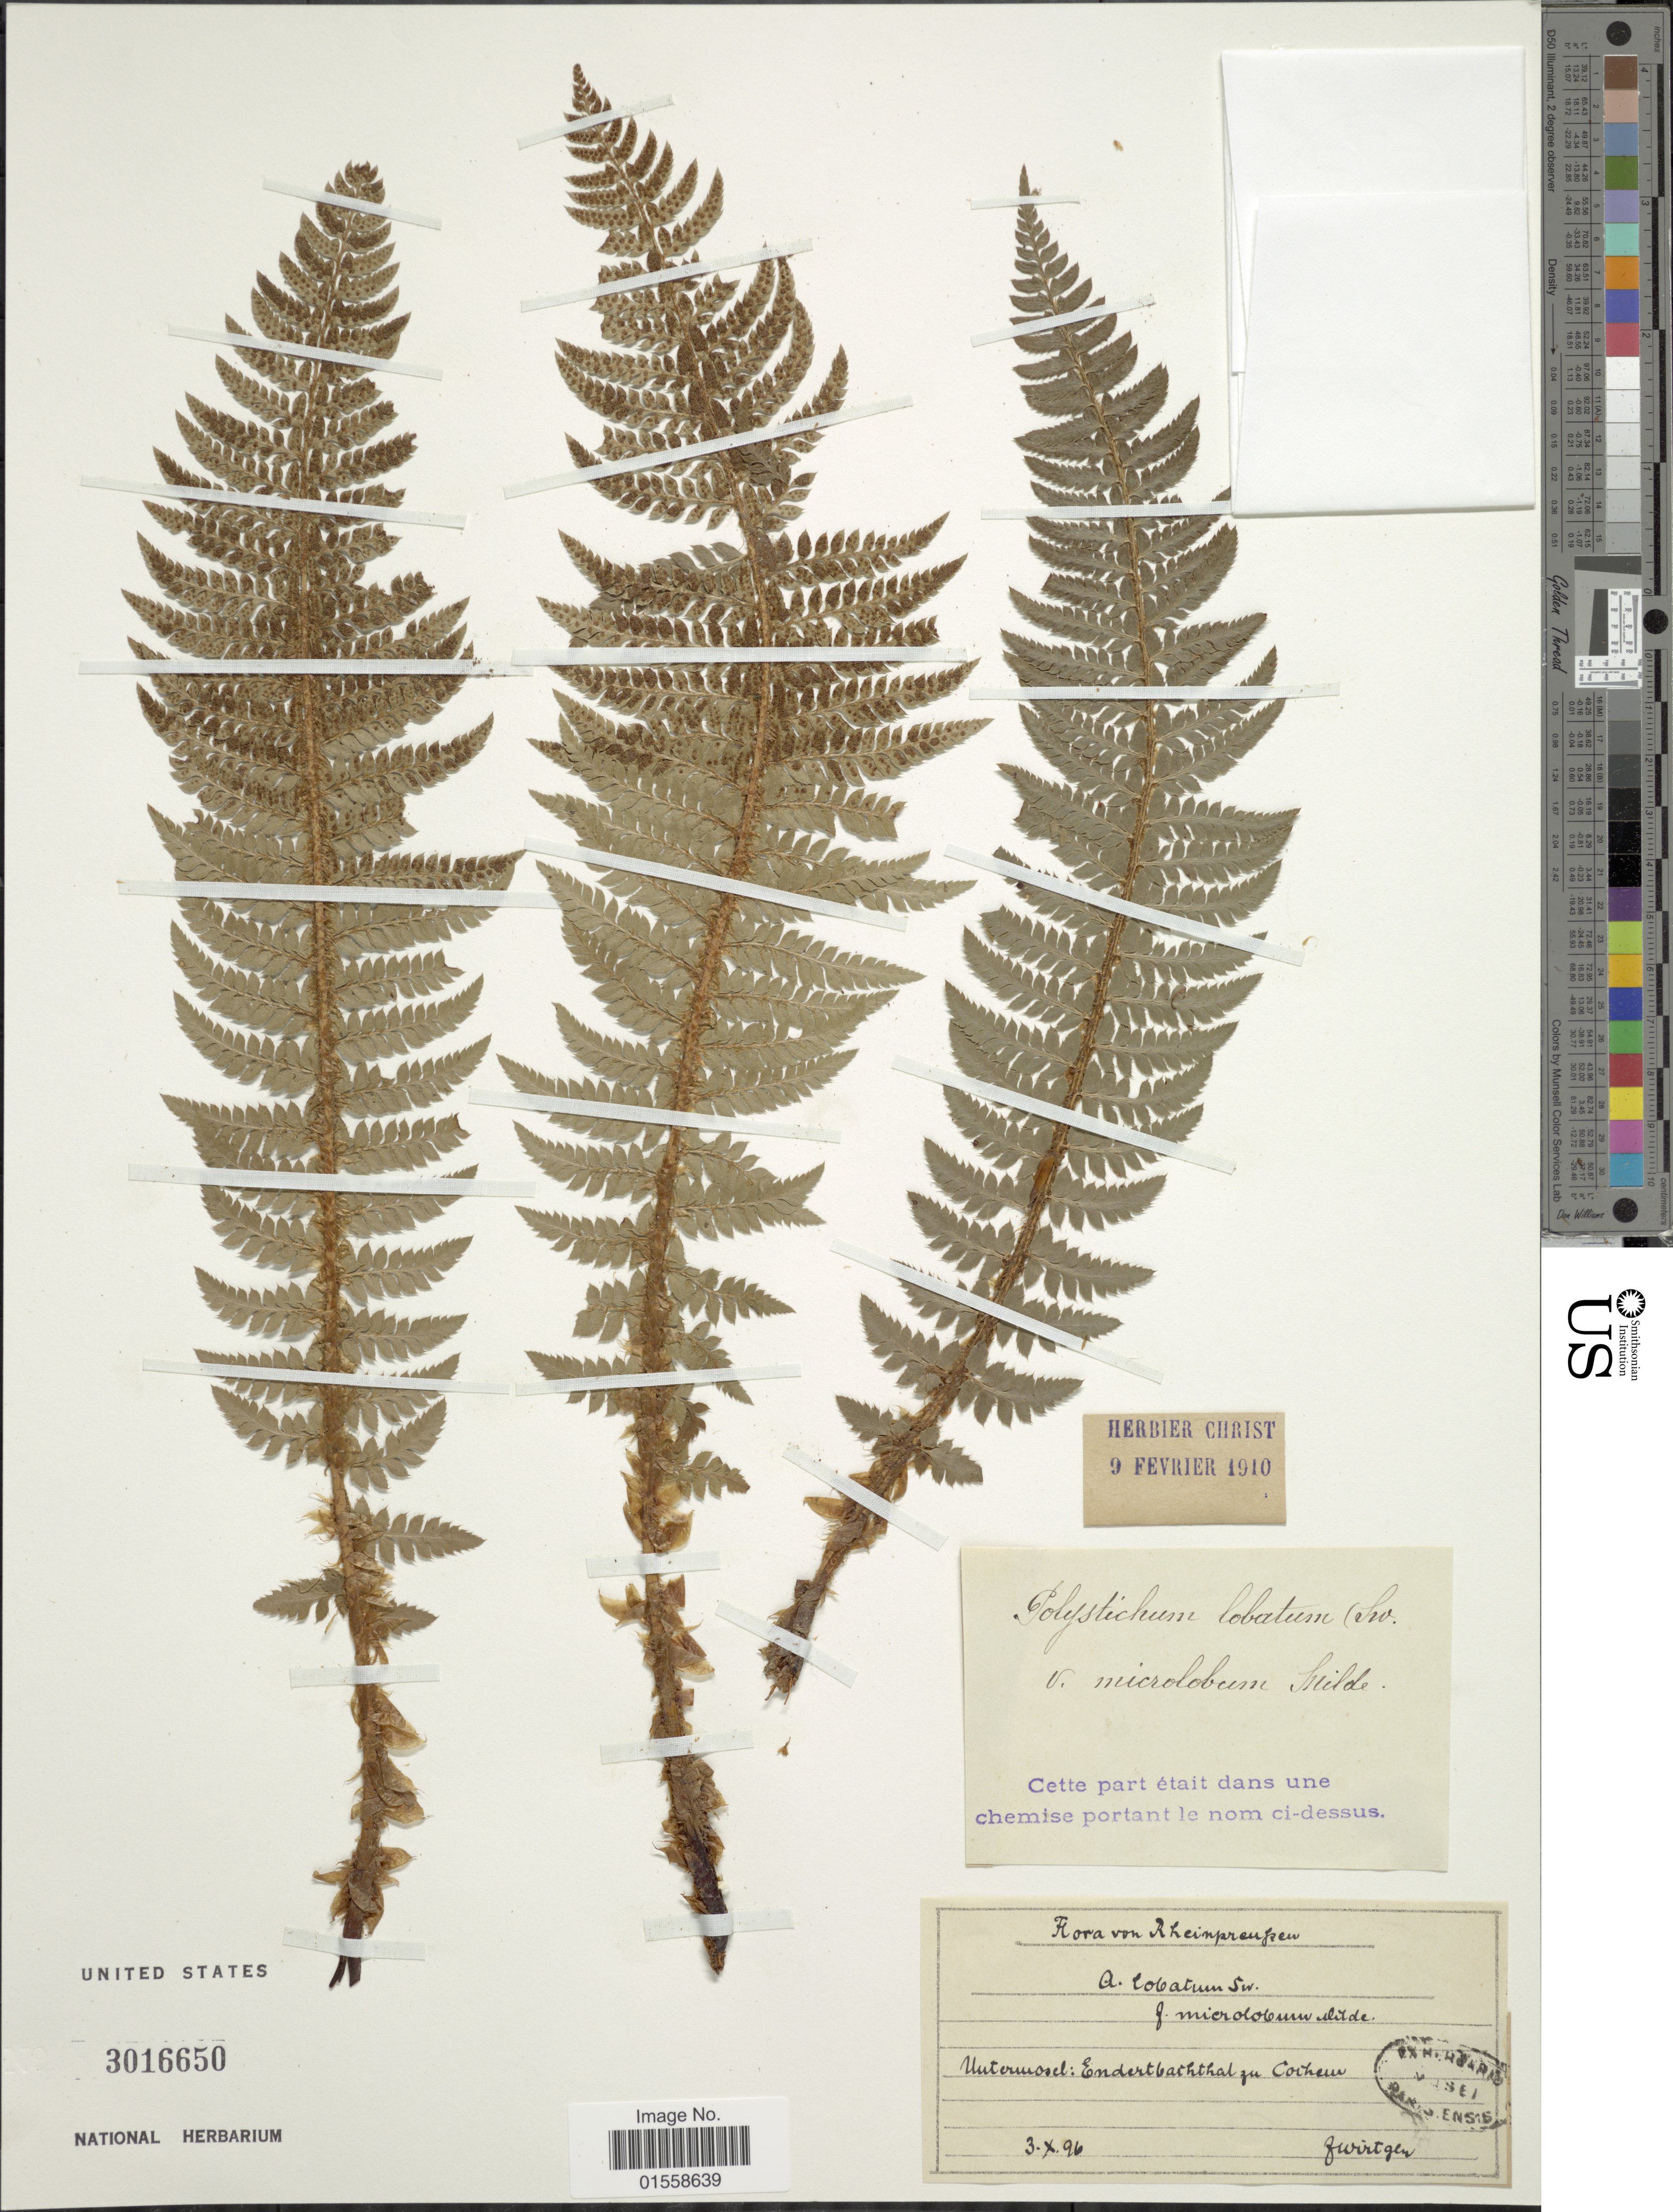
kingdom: Plantae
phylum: Tracheophyta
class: Polypodiopsida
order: Polypodiales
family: Dryopteridaceae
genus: Polystichum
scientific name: Polystichum x illyricum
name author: Hahne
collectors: Wirtgen, --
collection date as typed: Transcribed d/m/y: 3/10/96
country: Germany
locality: Rheinpreufsen, Untermosch: Endertbachtal zu Cochen. [interpreted]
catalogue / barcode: US 3016650